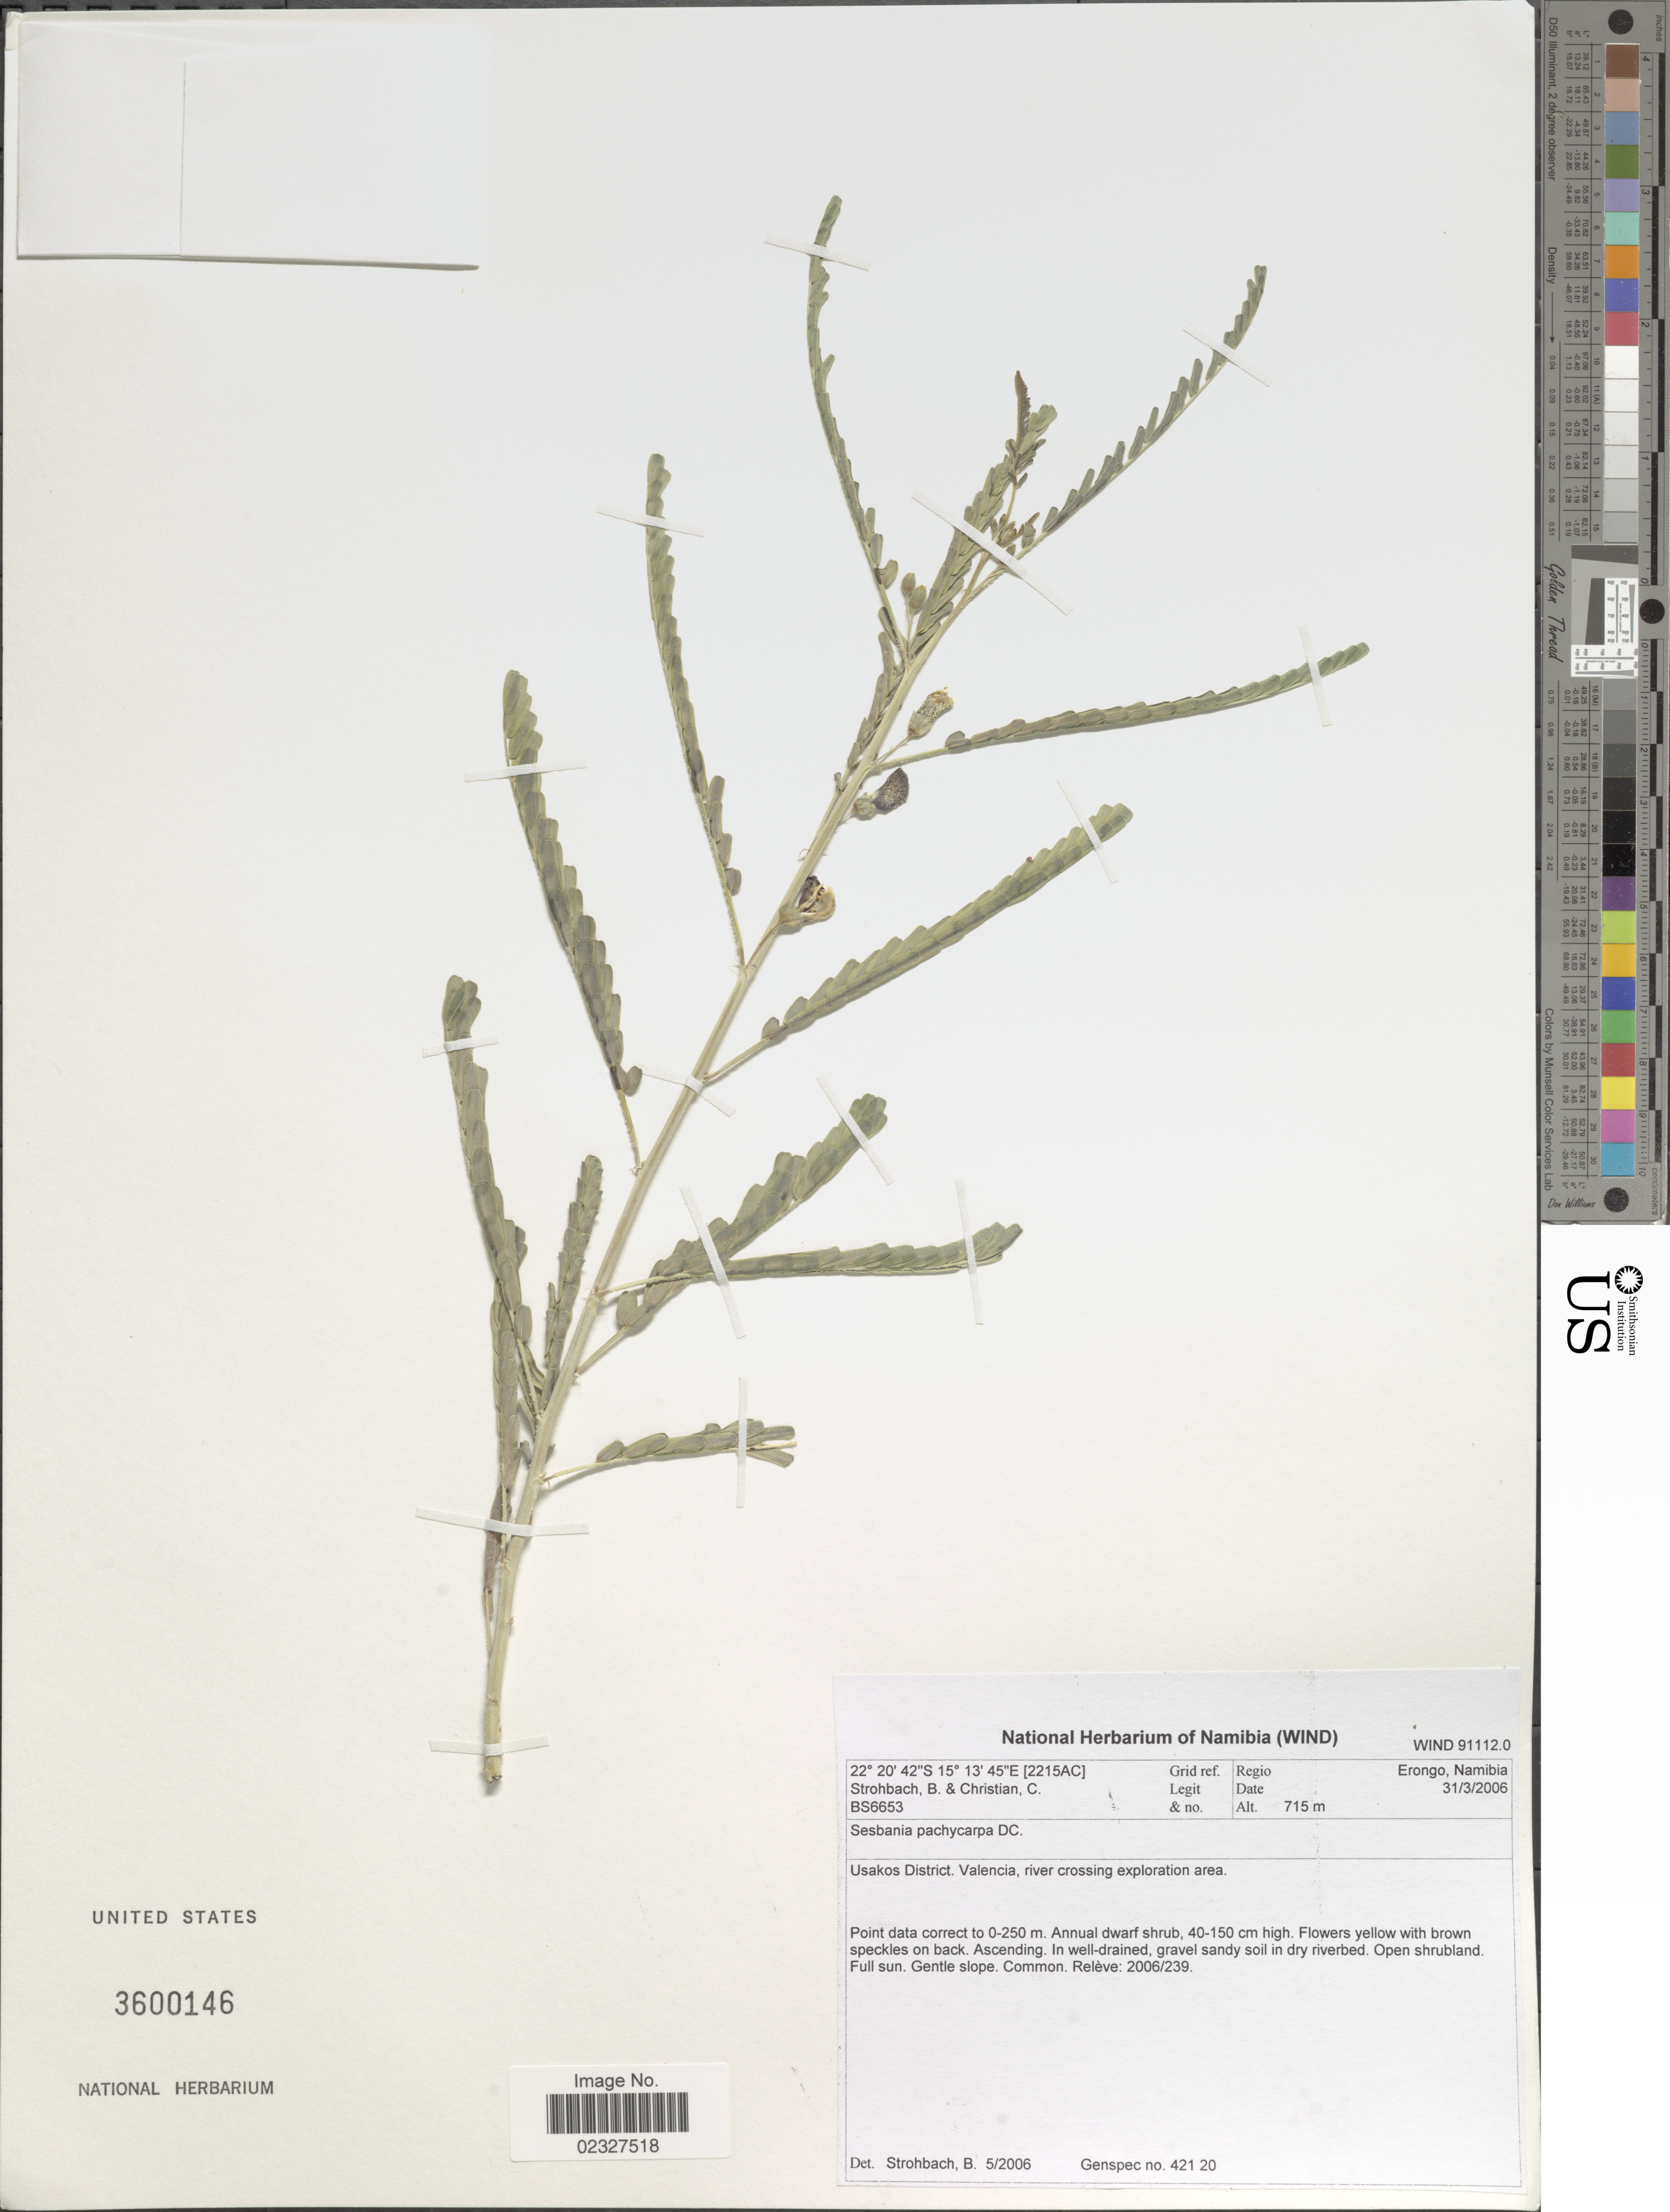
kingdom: Plantae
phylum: Tracheophyta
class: Magnoliopsida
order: Fabales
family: Fabaceae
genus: Sesbania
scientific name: Sesbania pachycarpa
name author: DC.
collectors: B. Strohbach & C. Christian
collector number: BS6653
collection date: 2006-03-31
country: Namibia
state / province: Erongo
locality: Usakos District, Valencia, river crossing exploration area, open shrubland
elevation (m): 715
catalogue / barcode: US 3600146